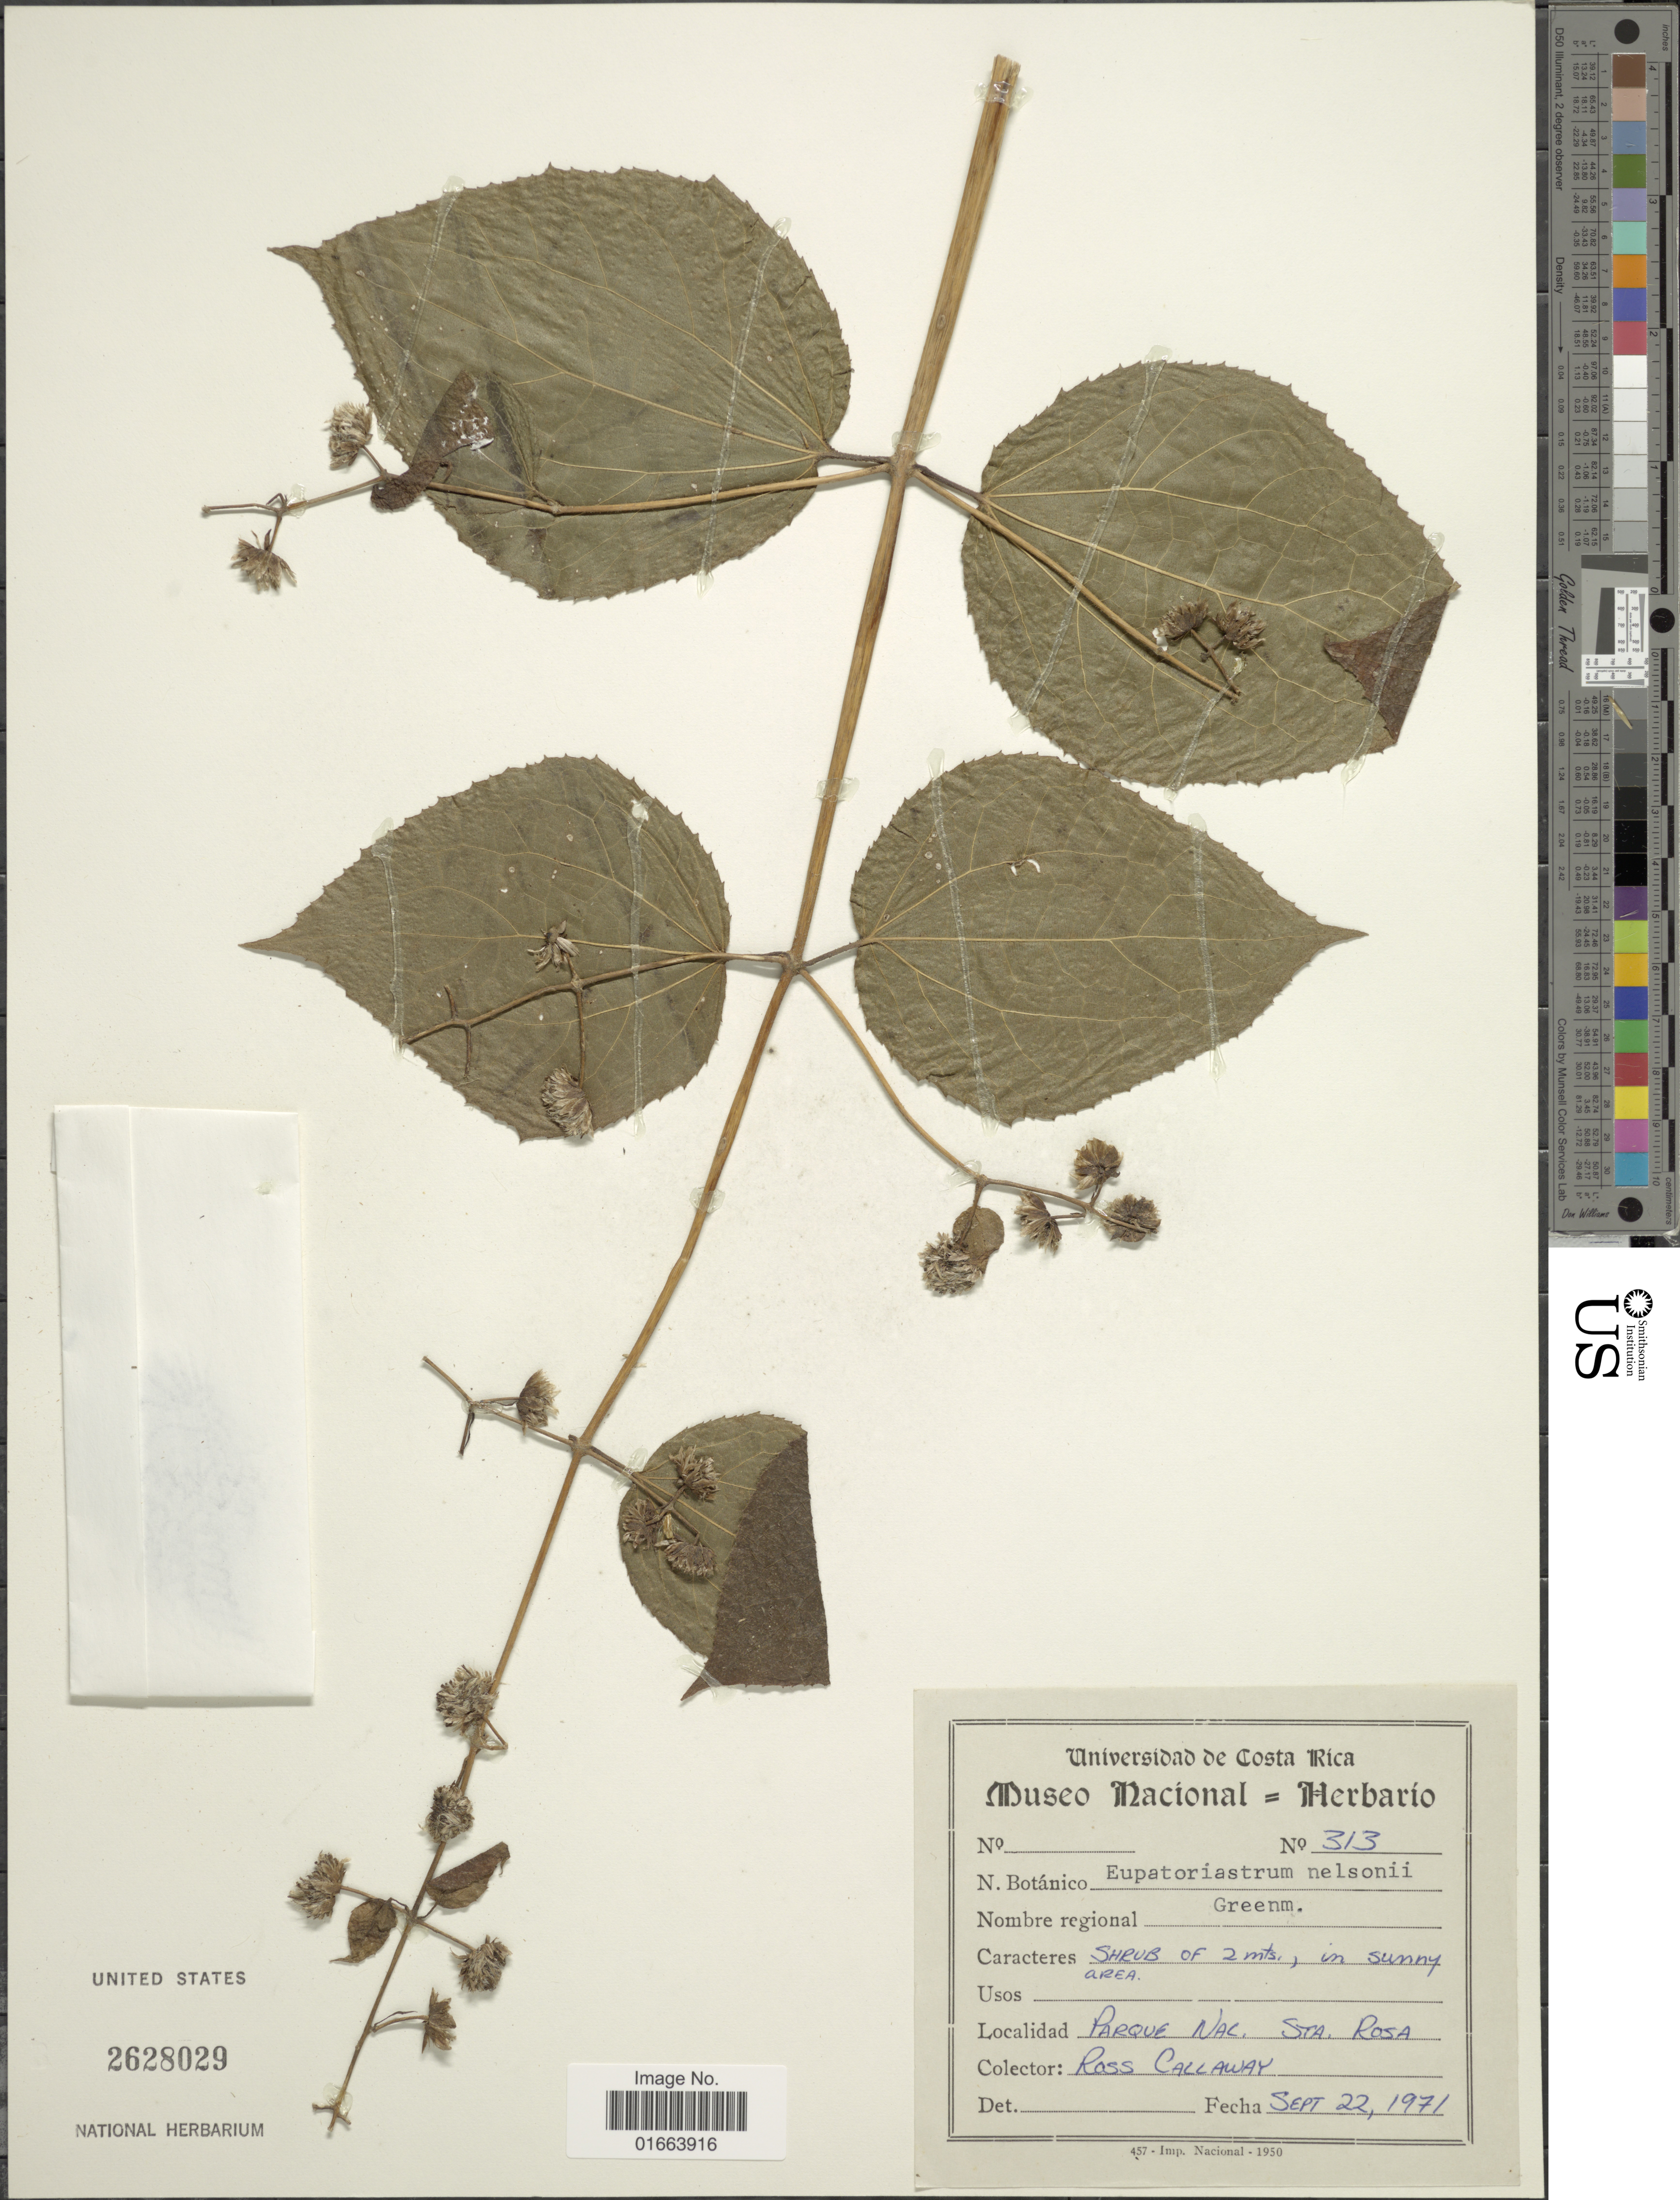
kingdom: Plantae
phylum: Tracheophyta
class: Magnoliopsida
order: Asterales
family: Asteraceae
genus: Eupatoriastrum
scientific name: Eupatoriastrum nelsonii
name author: Greenm.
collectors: R. Callaway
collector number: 313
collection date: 1971-09-22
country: Guatemala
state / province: Santa Rosa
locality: Parque Nac., Sta. Rosa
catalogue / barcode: US 2628029